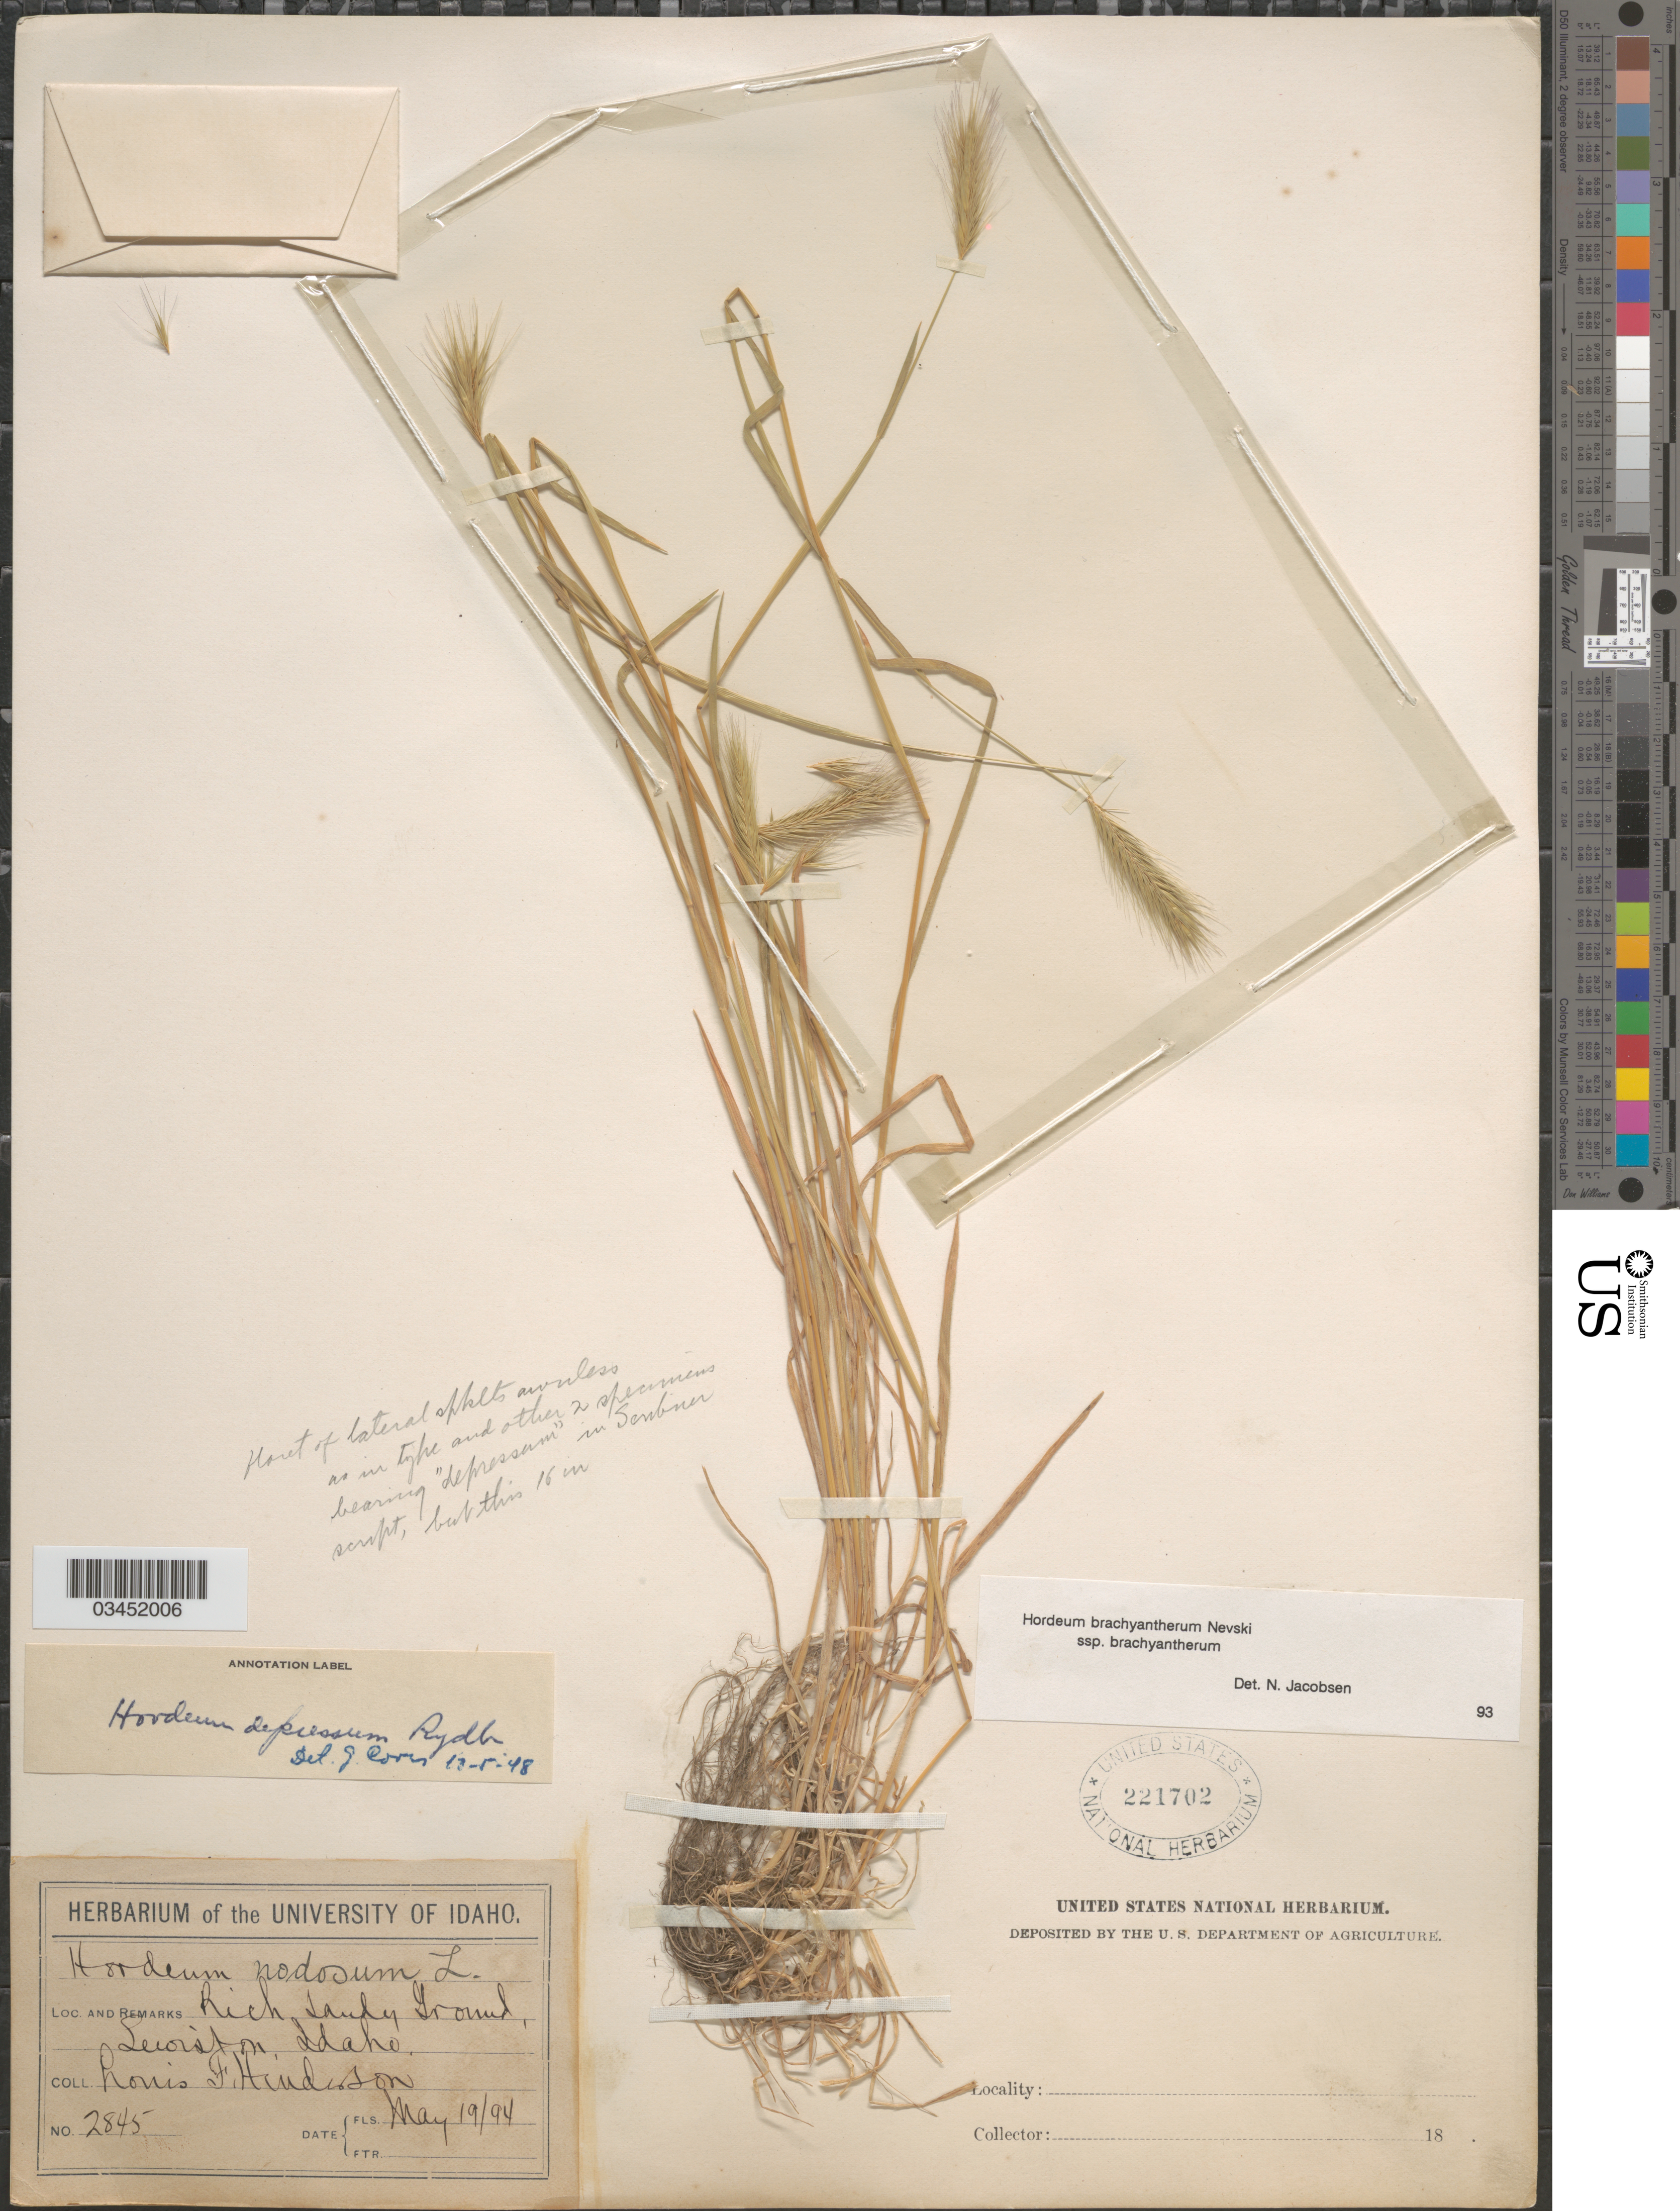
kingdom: Plantae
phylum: Tracheophyta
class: Liliopsida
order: Poales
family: Poaceae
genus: Hordeum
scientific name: Hordeum brachyantherum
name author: Nevski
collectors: L. Henderson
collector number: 2845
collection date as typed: Transcribed d/m/y: 19/5/94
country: United States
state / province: Idaho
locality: Rich Sandy Ground, Lewiston.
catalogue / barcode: US 221702